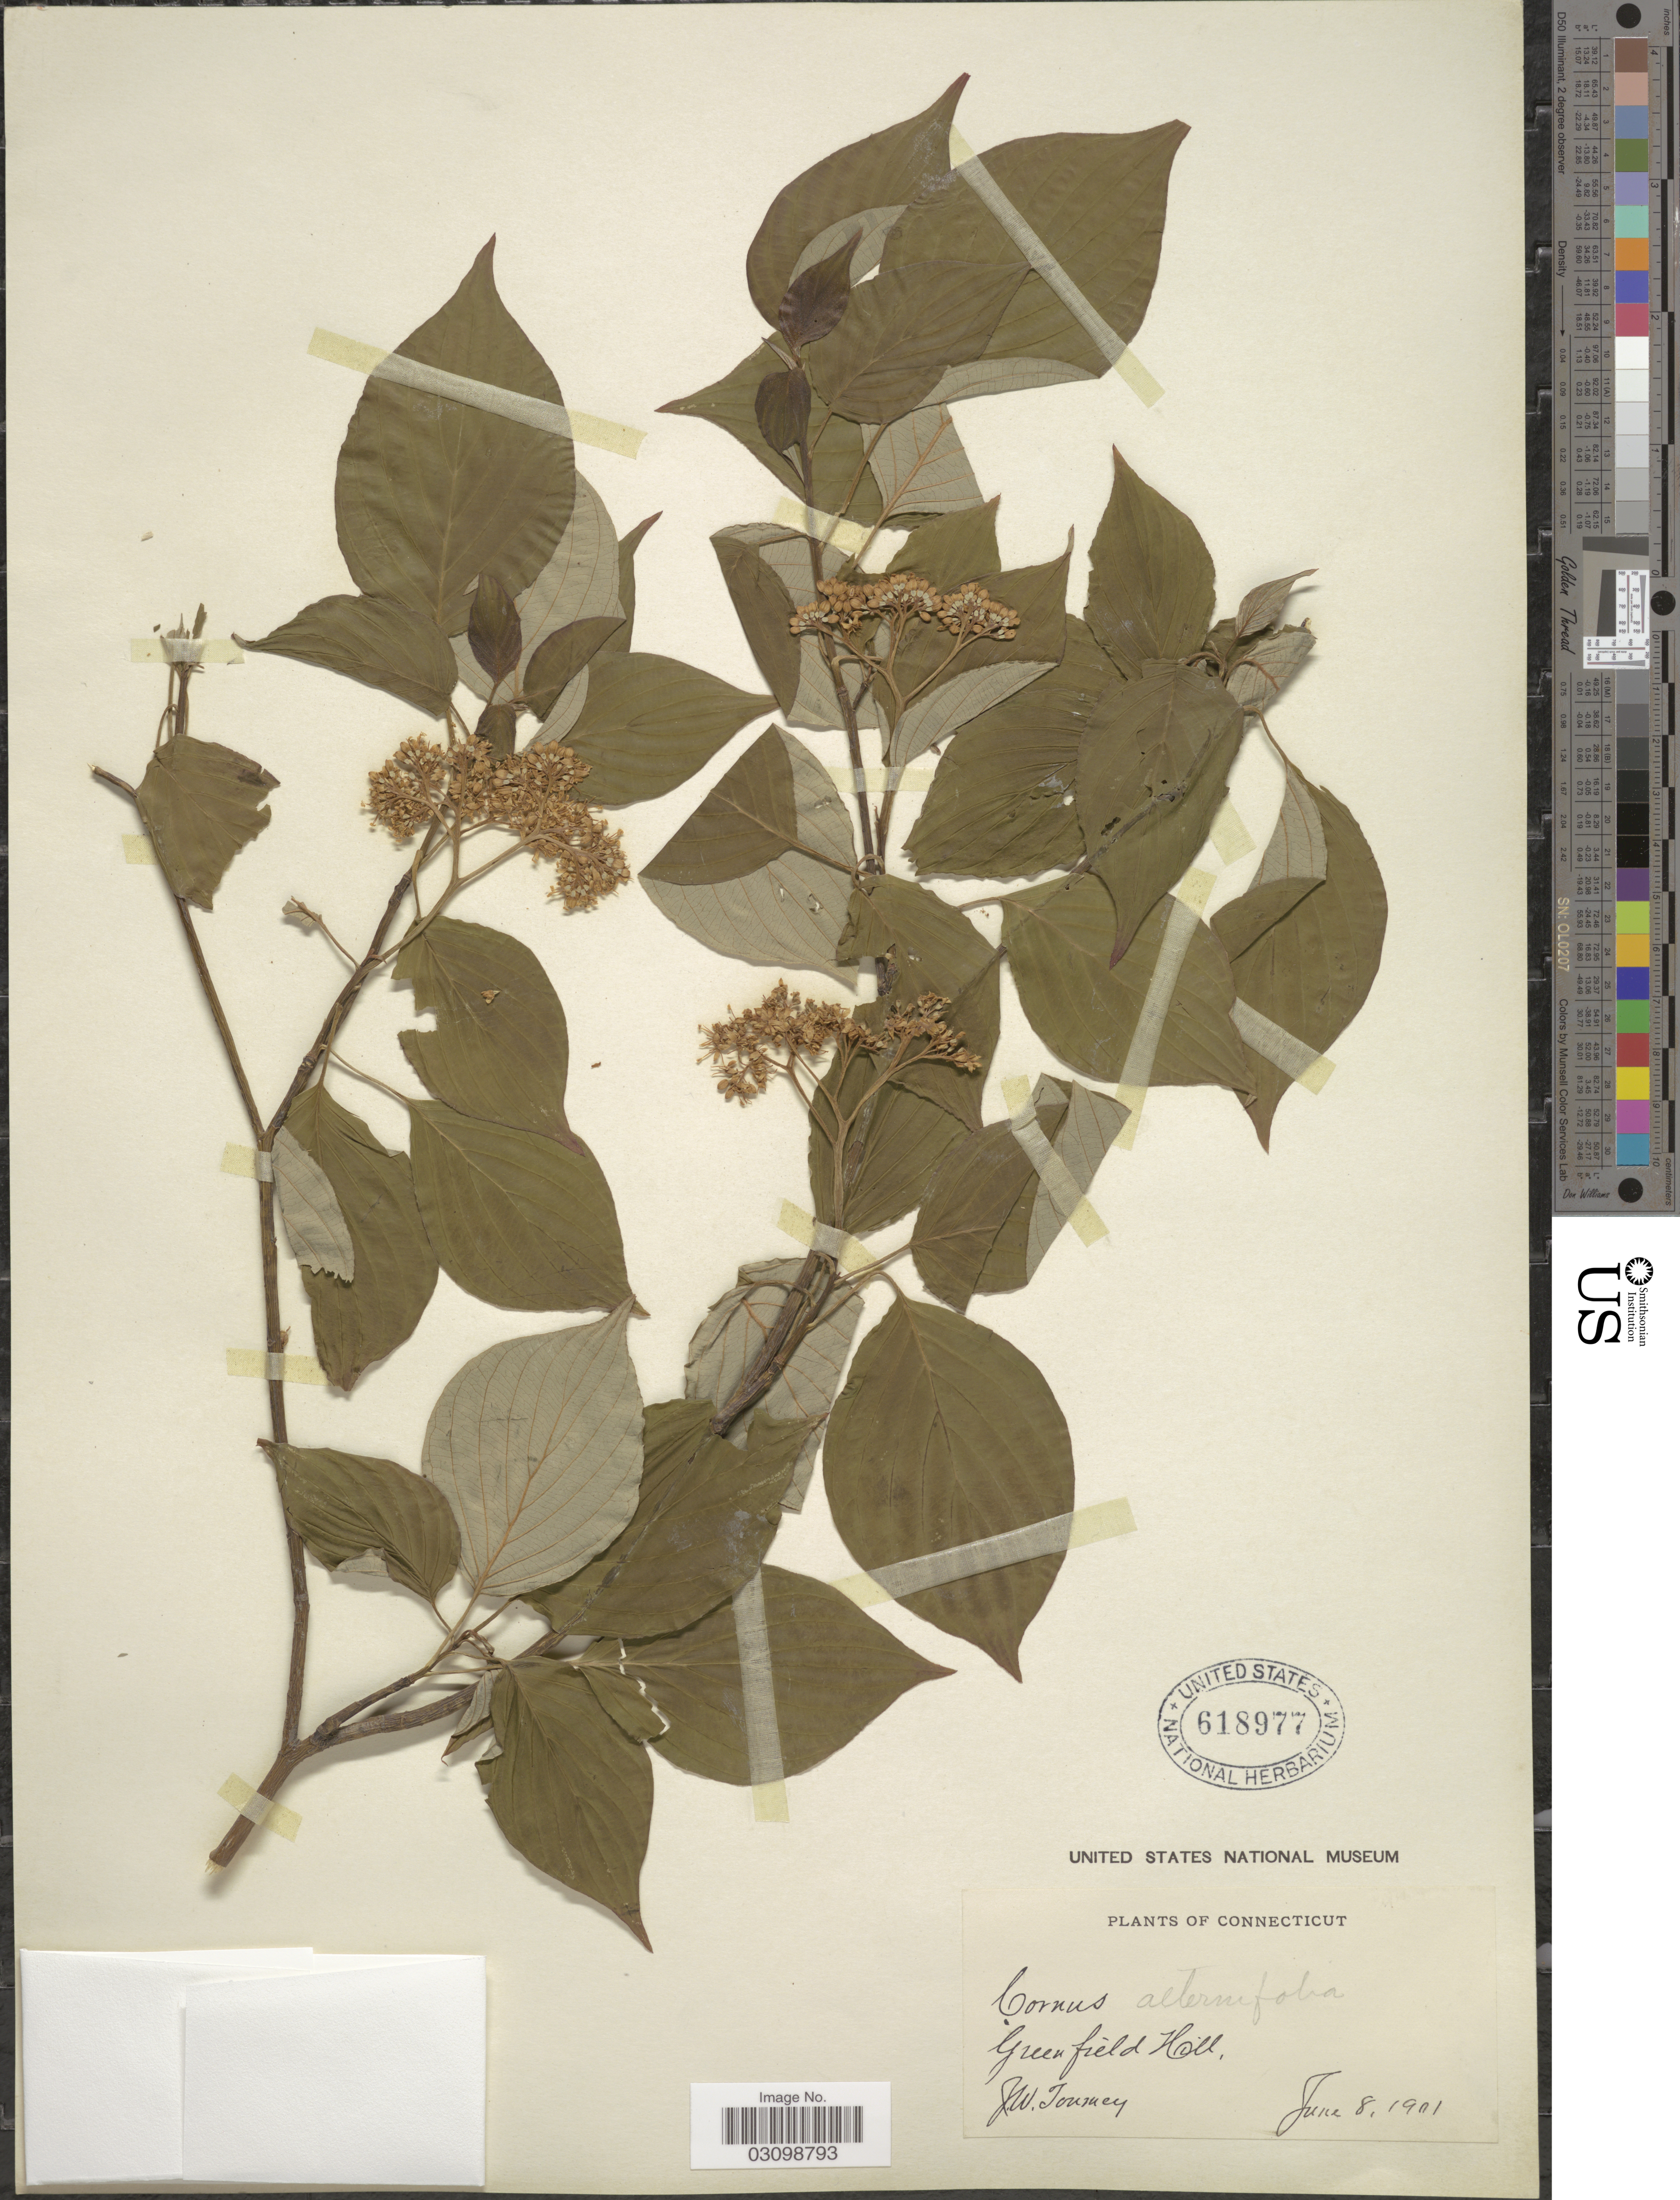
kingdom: Plantae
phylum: Tracheophyta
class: Magnoliopsida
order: Cornales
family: Cornaceae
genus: Cornus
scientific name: Cornus alternifolia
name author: L.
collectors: J. W. Toumey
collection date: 1901-06-08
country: United States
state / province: Connecticut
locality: Greenfield Hill.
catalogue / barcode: US 618977